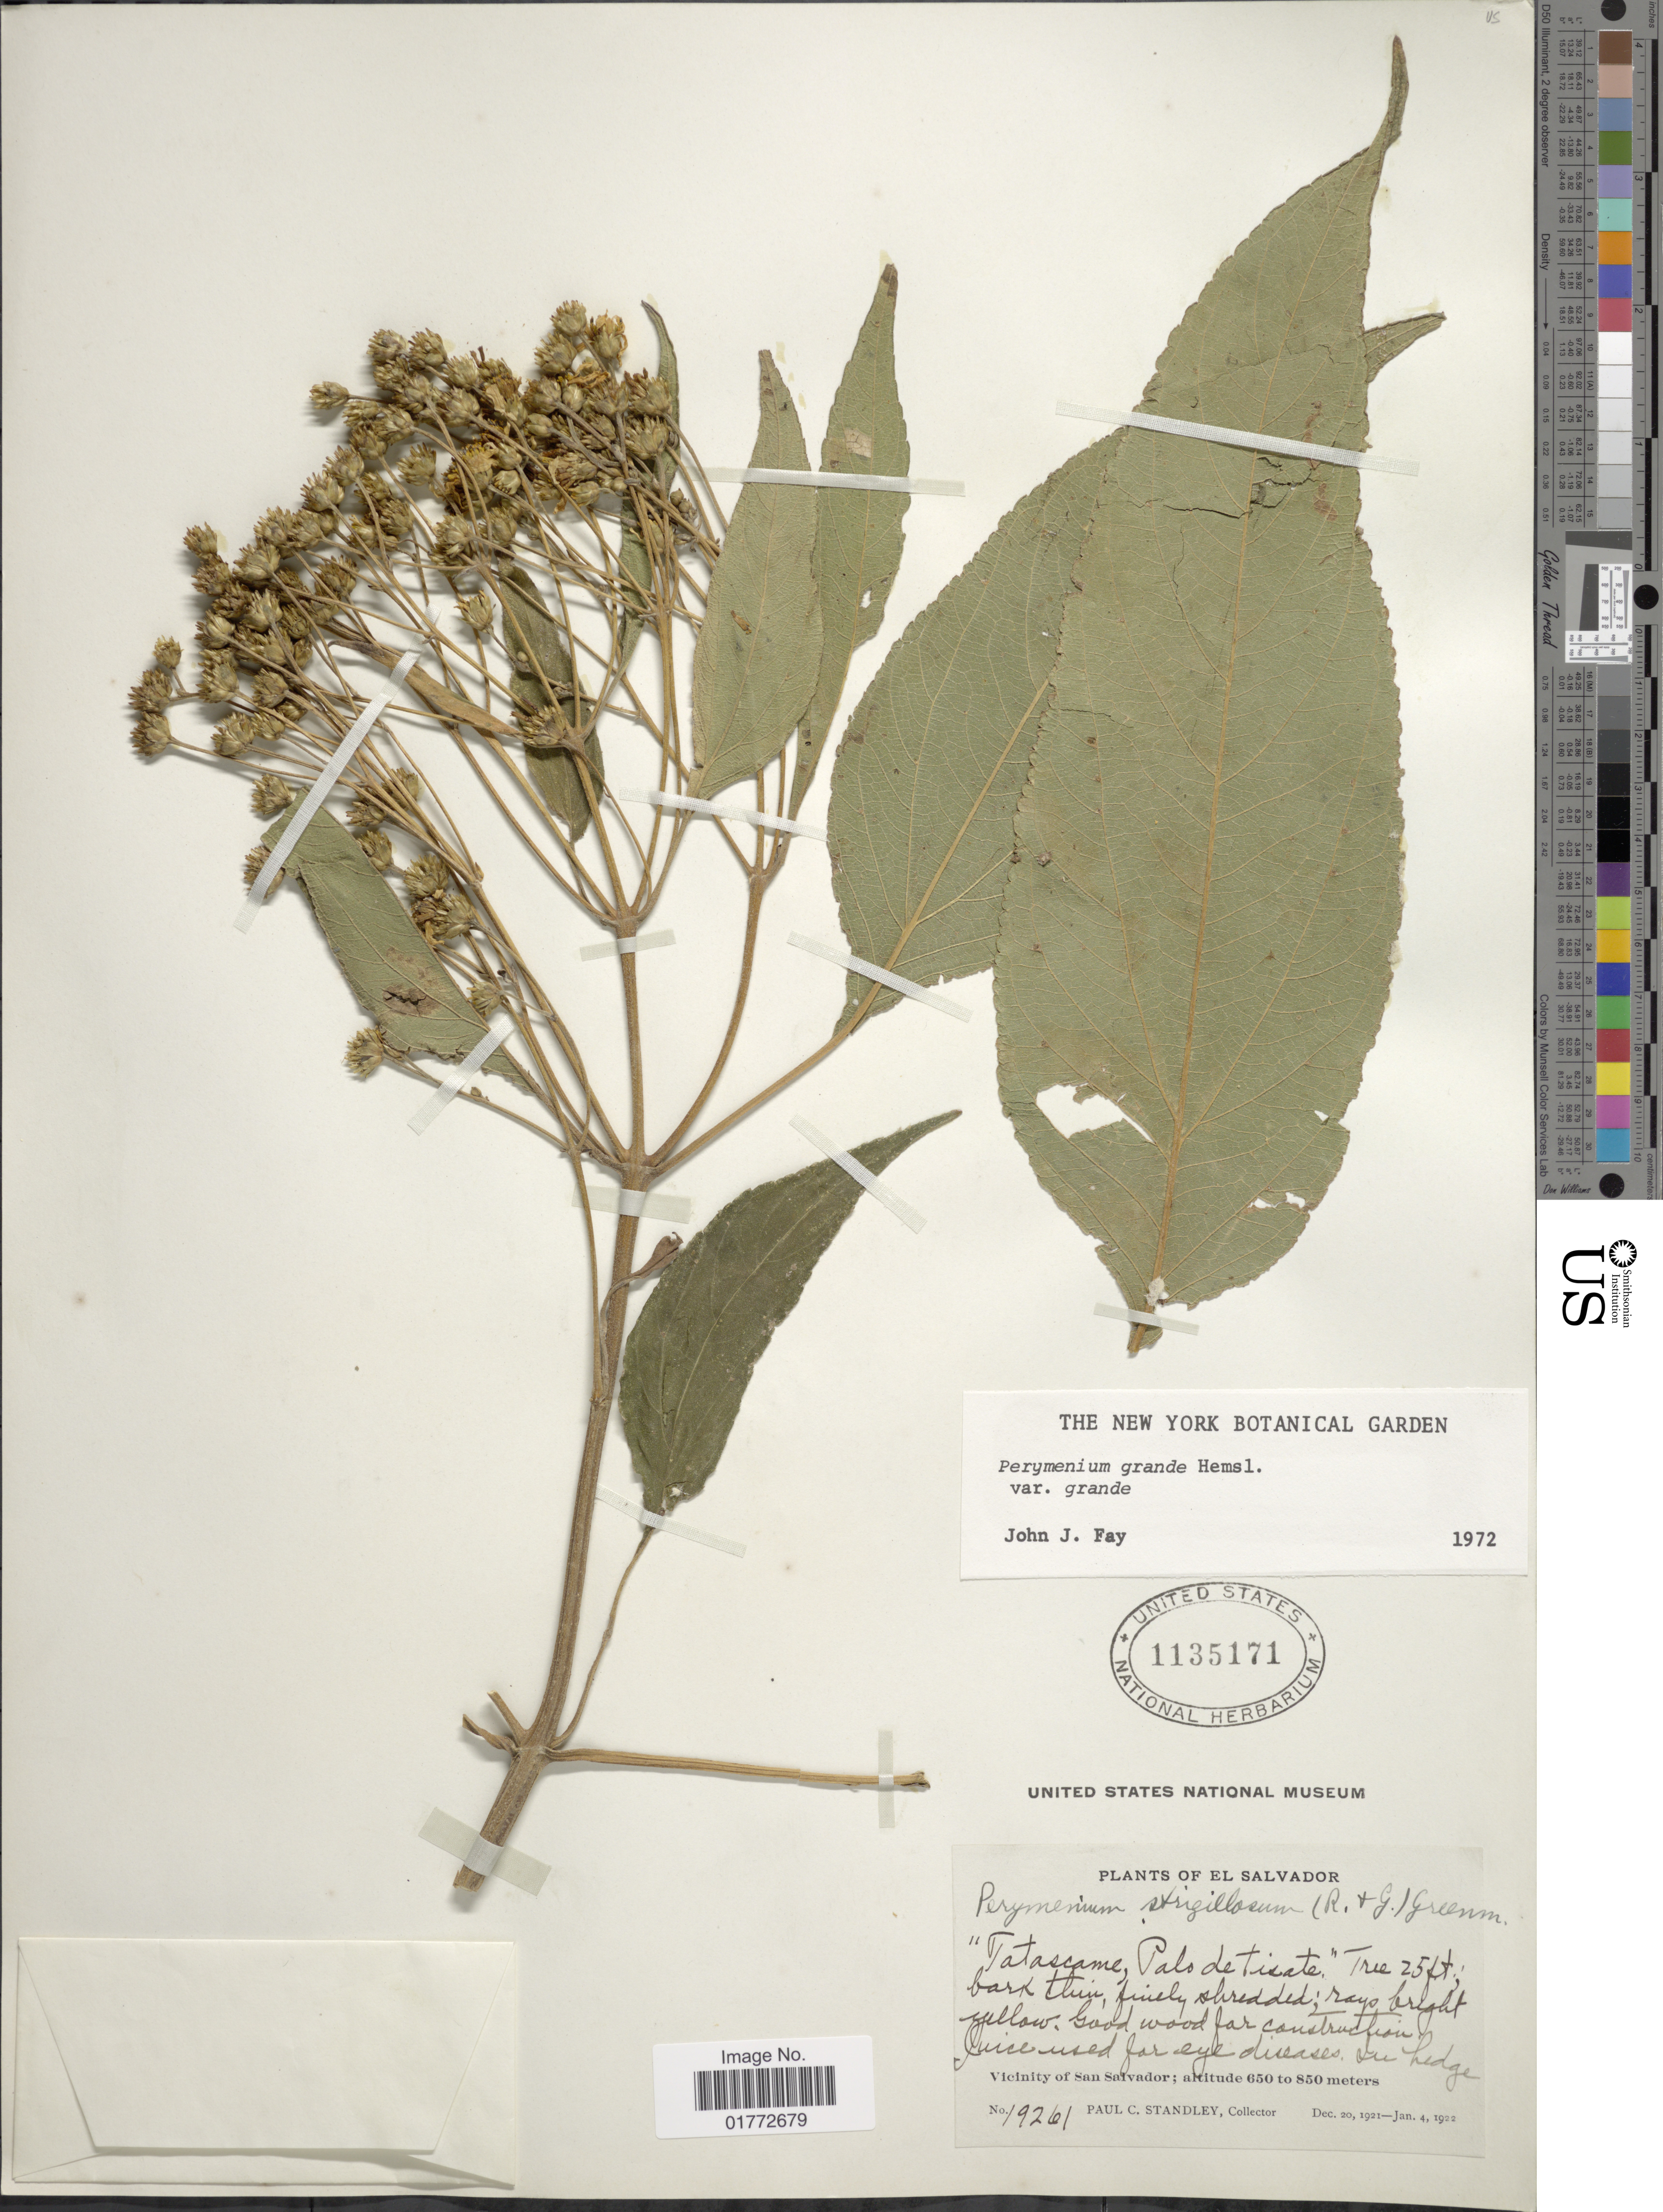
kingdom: Plantae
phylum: Tracheophyta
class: Magnoliopsida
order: Asterales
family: Asteraceae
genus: Perymenium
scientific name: Perymenium grande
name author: Hemsl.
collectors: P. C. Standley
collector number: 19261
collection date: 1921-12-20/1922-01-04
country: El Salvador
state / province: San Salvador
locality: Vicinity of San Salvador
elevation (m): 650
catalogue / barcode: US 1135171